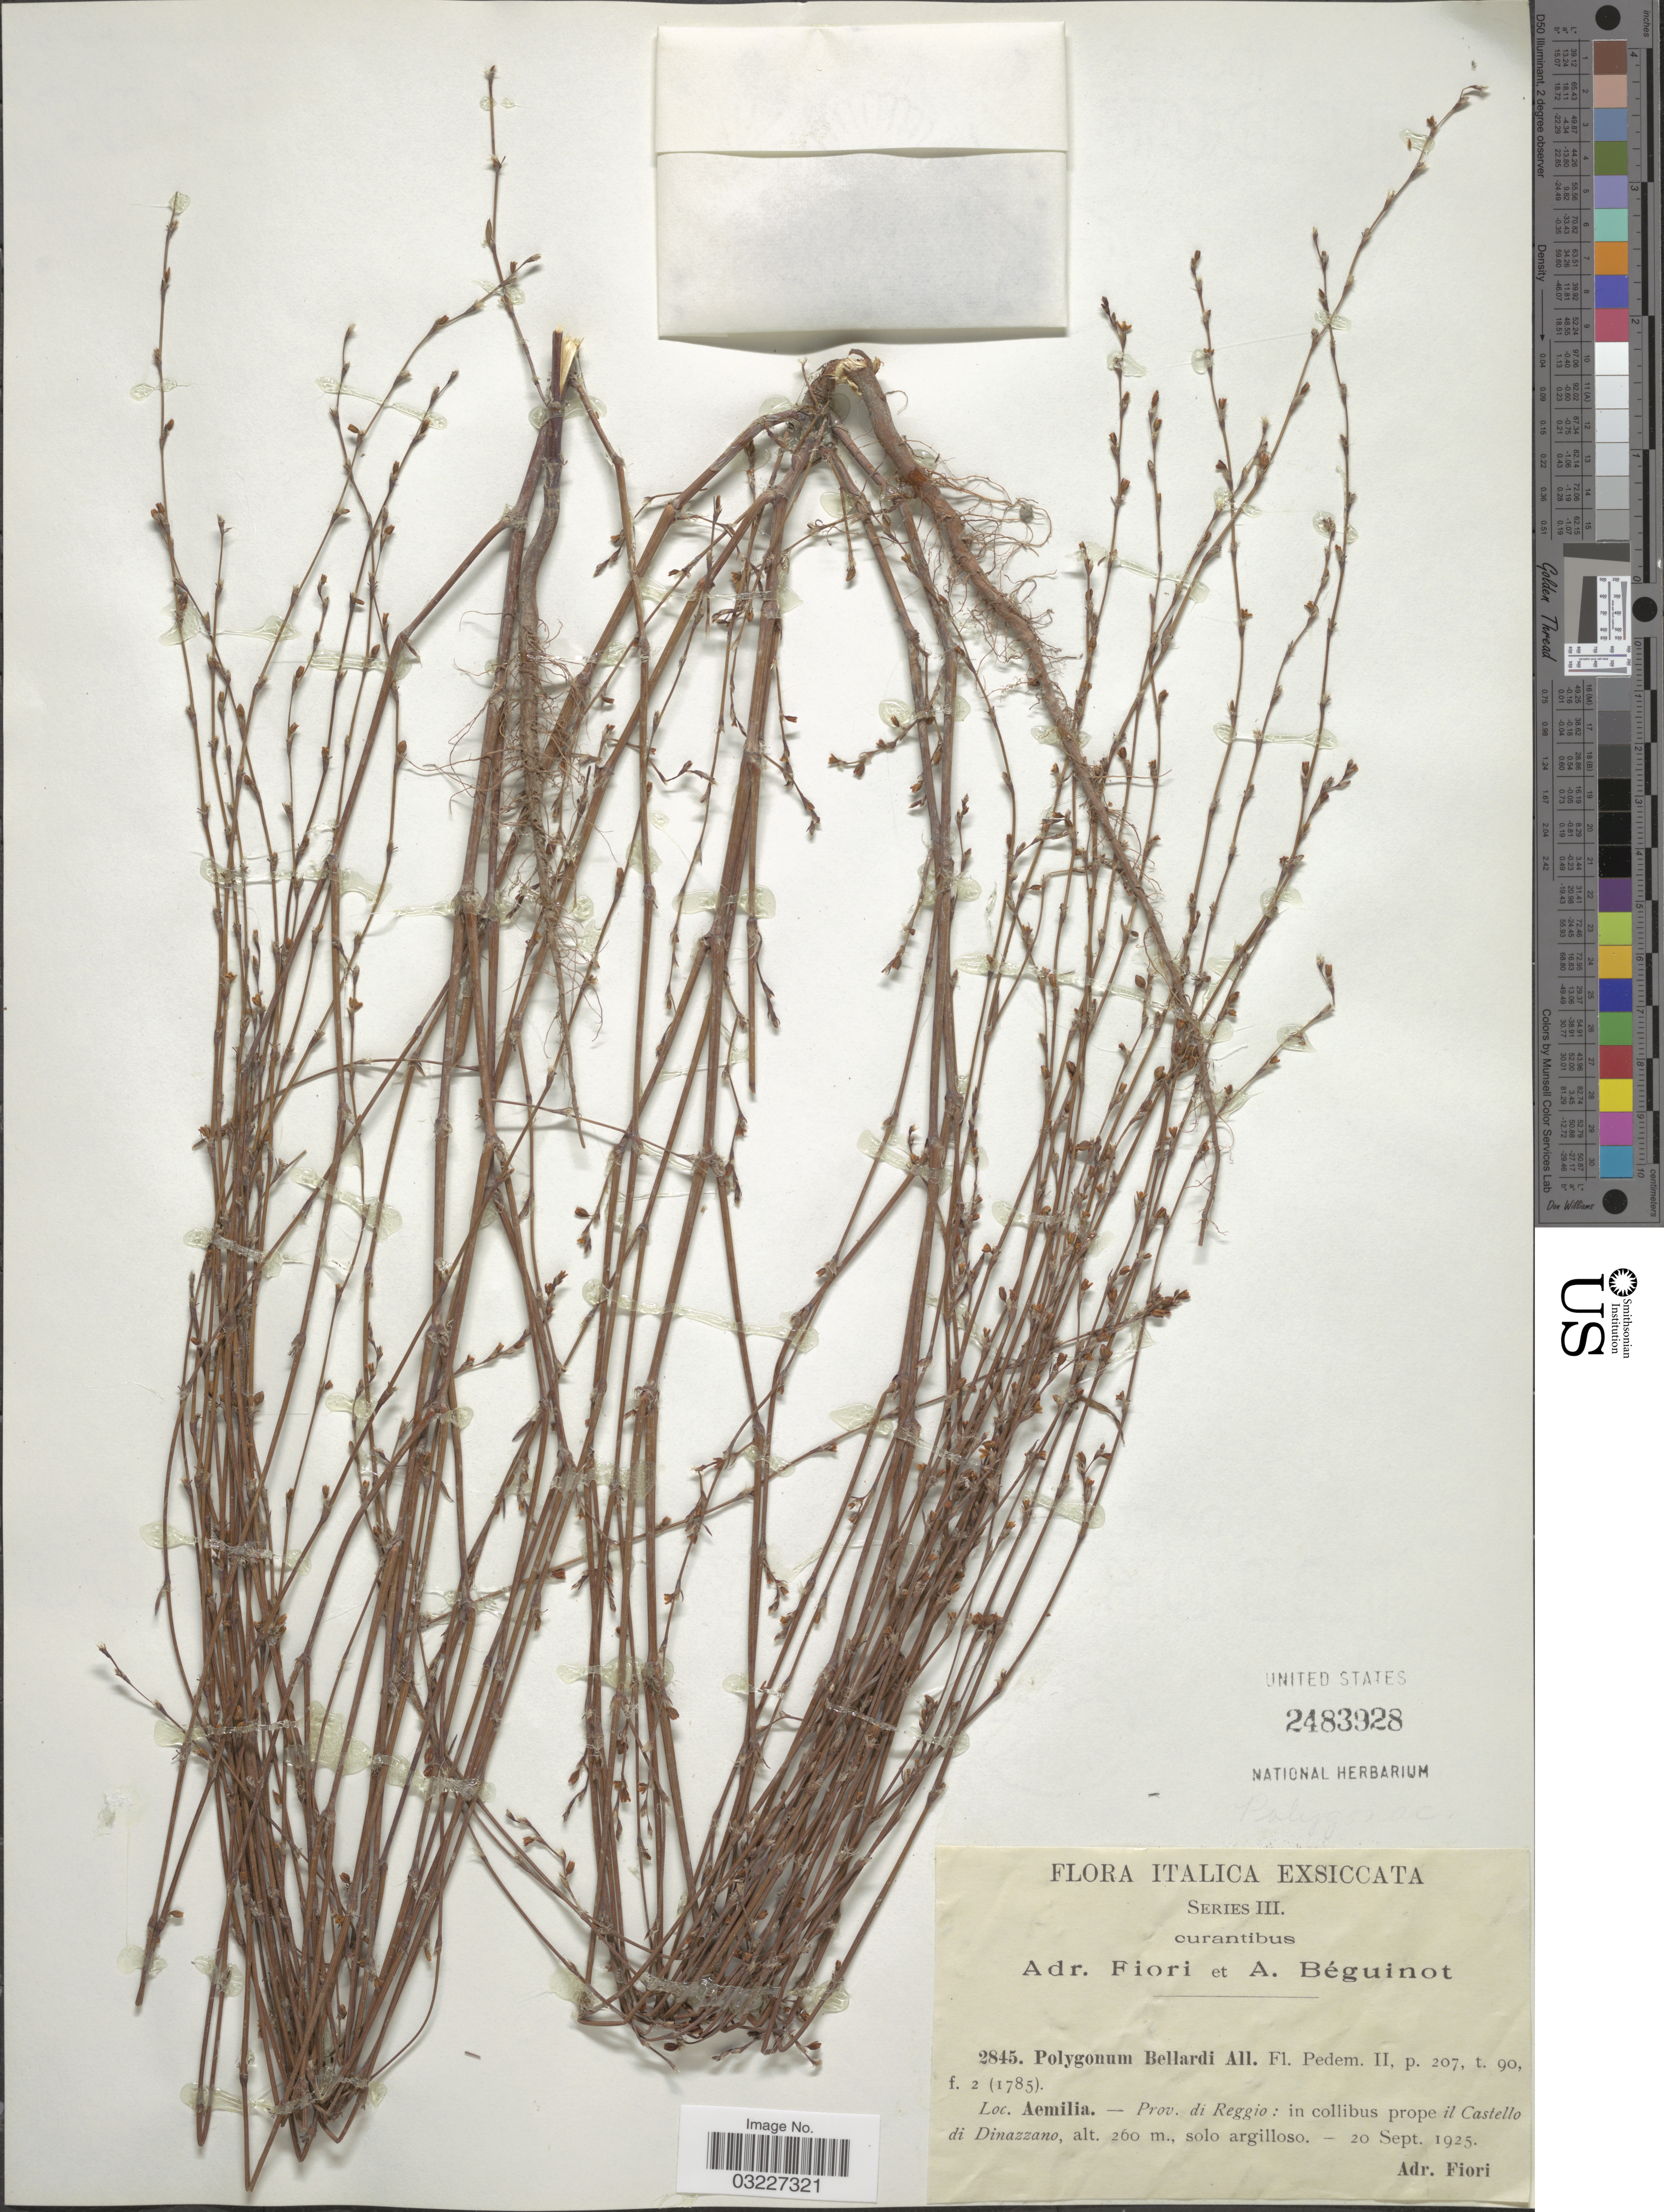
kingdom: Plantae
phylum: Tracheophyta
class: Magnoliopsida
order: Caryophyllales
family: Polygonaceae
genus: Polygonum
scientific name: Polygonum bellardii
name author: All.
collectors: A. Fiori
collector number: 2845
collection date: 1925-09-20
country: Italy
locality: Aemilia. Prov. di Reggio: in collibus prope il Castello di Dinazzano.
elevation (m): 260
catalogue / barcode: US 2483928